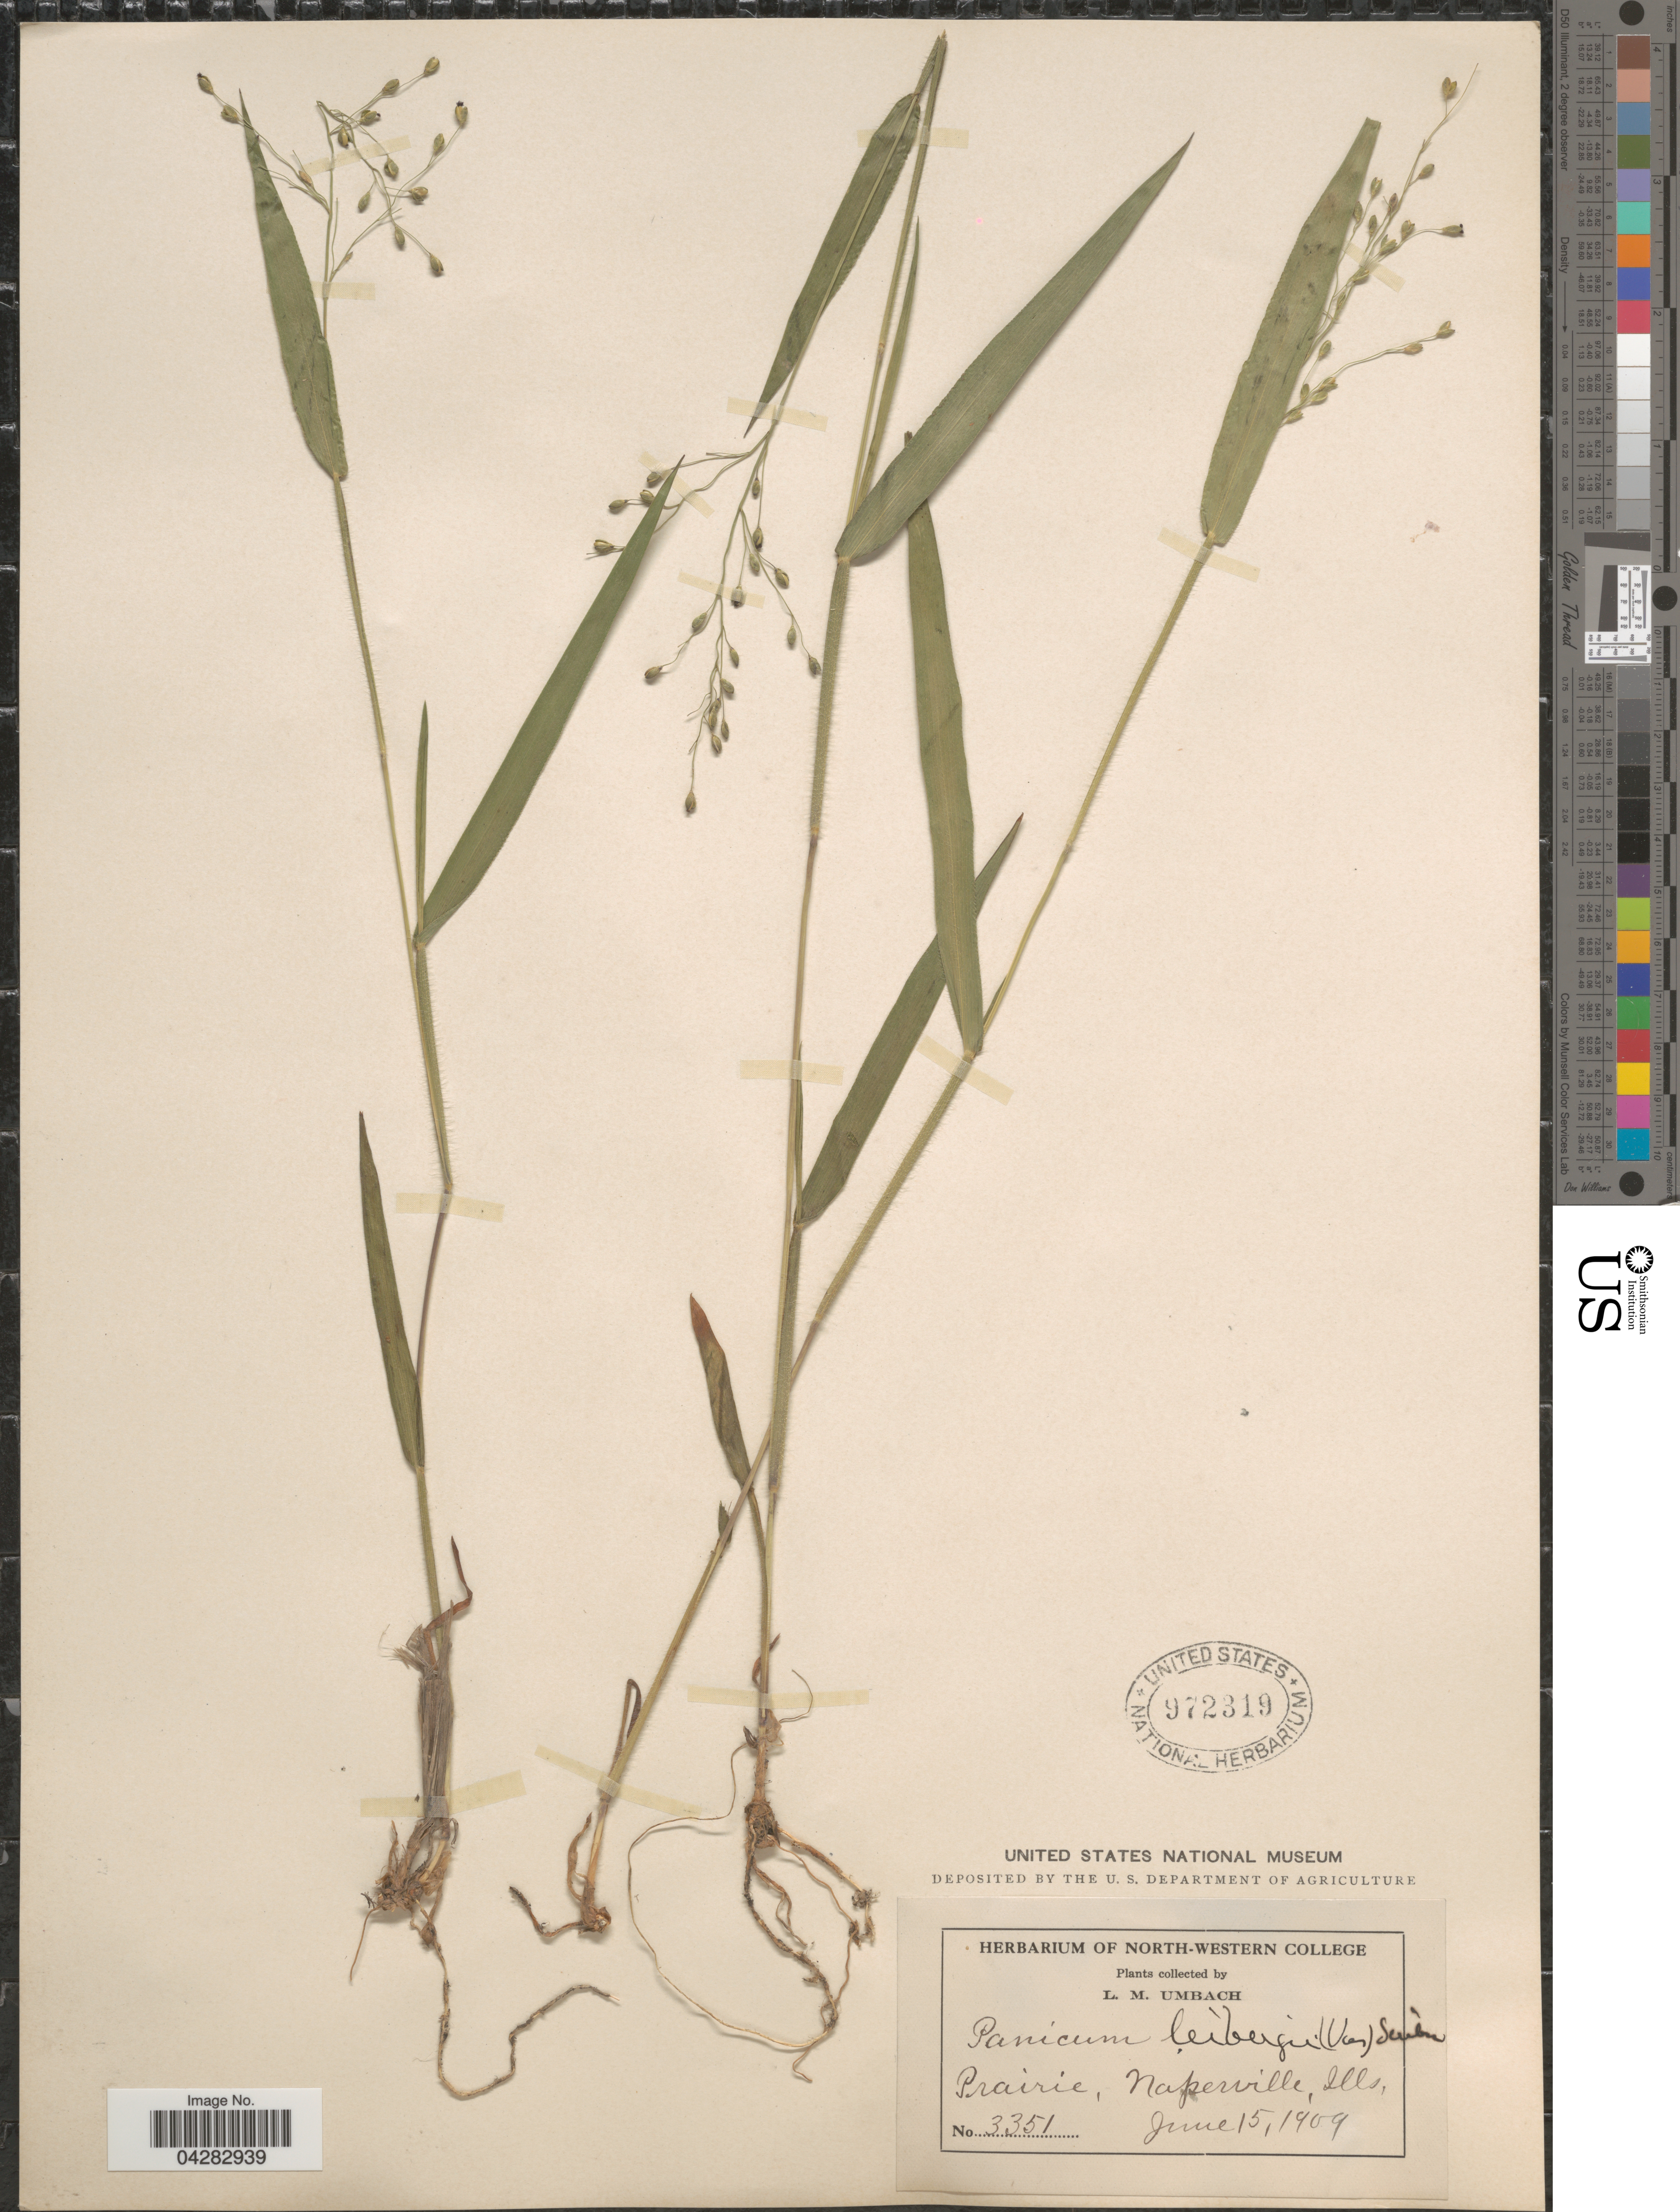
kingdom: Plantae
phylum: Tracheophyta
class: Liliopsida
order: Poales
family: Poaceae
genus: Dichanthelium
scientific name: Dichanthelium leibergii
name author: (Vasey) Gould & C.A. Clark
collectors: L. M. Umbach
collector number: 3351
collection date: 1909-06-15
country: United States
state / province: Illinois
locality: Prairie, Naperville.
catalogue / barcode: US 972319